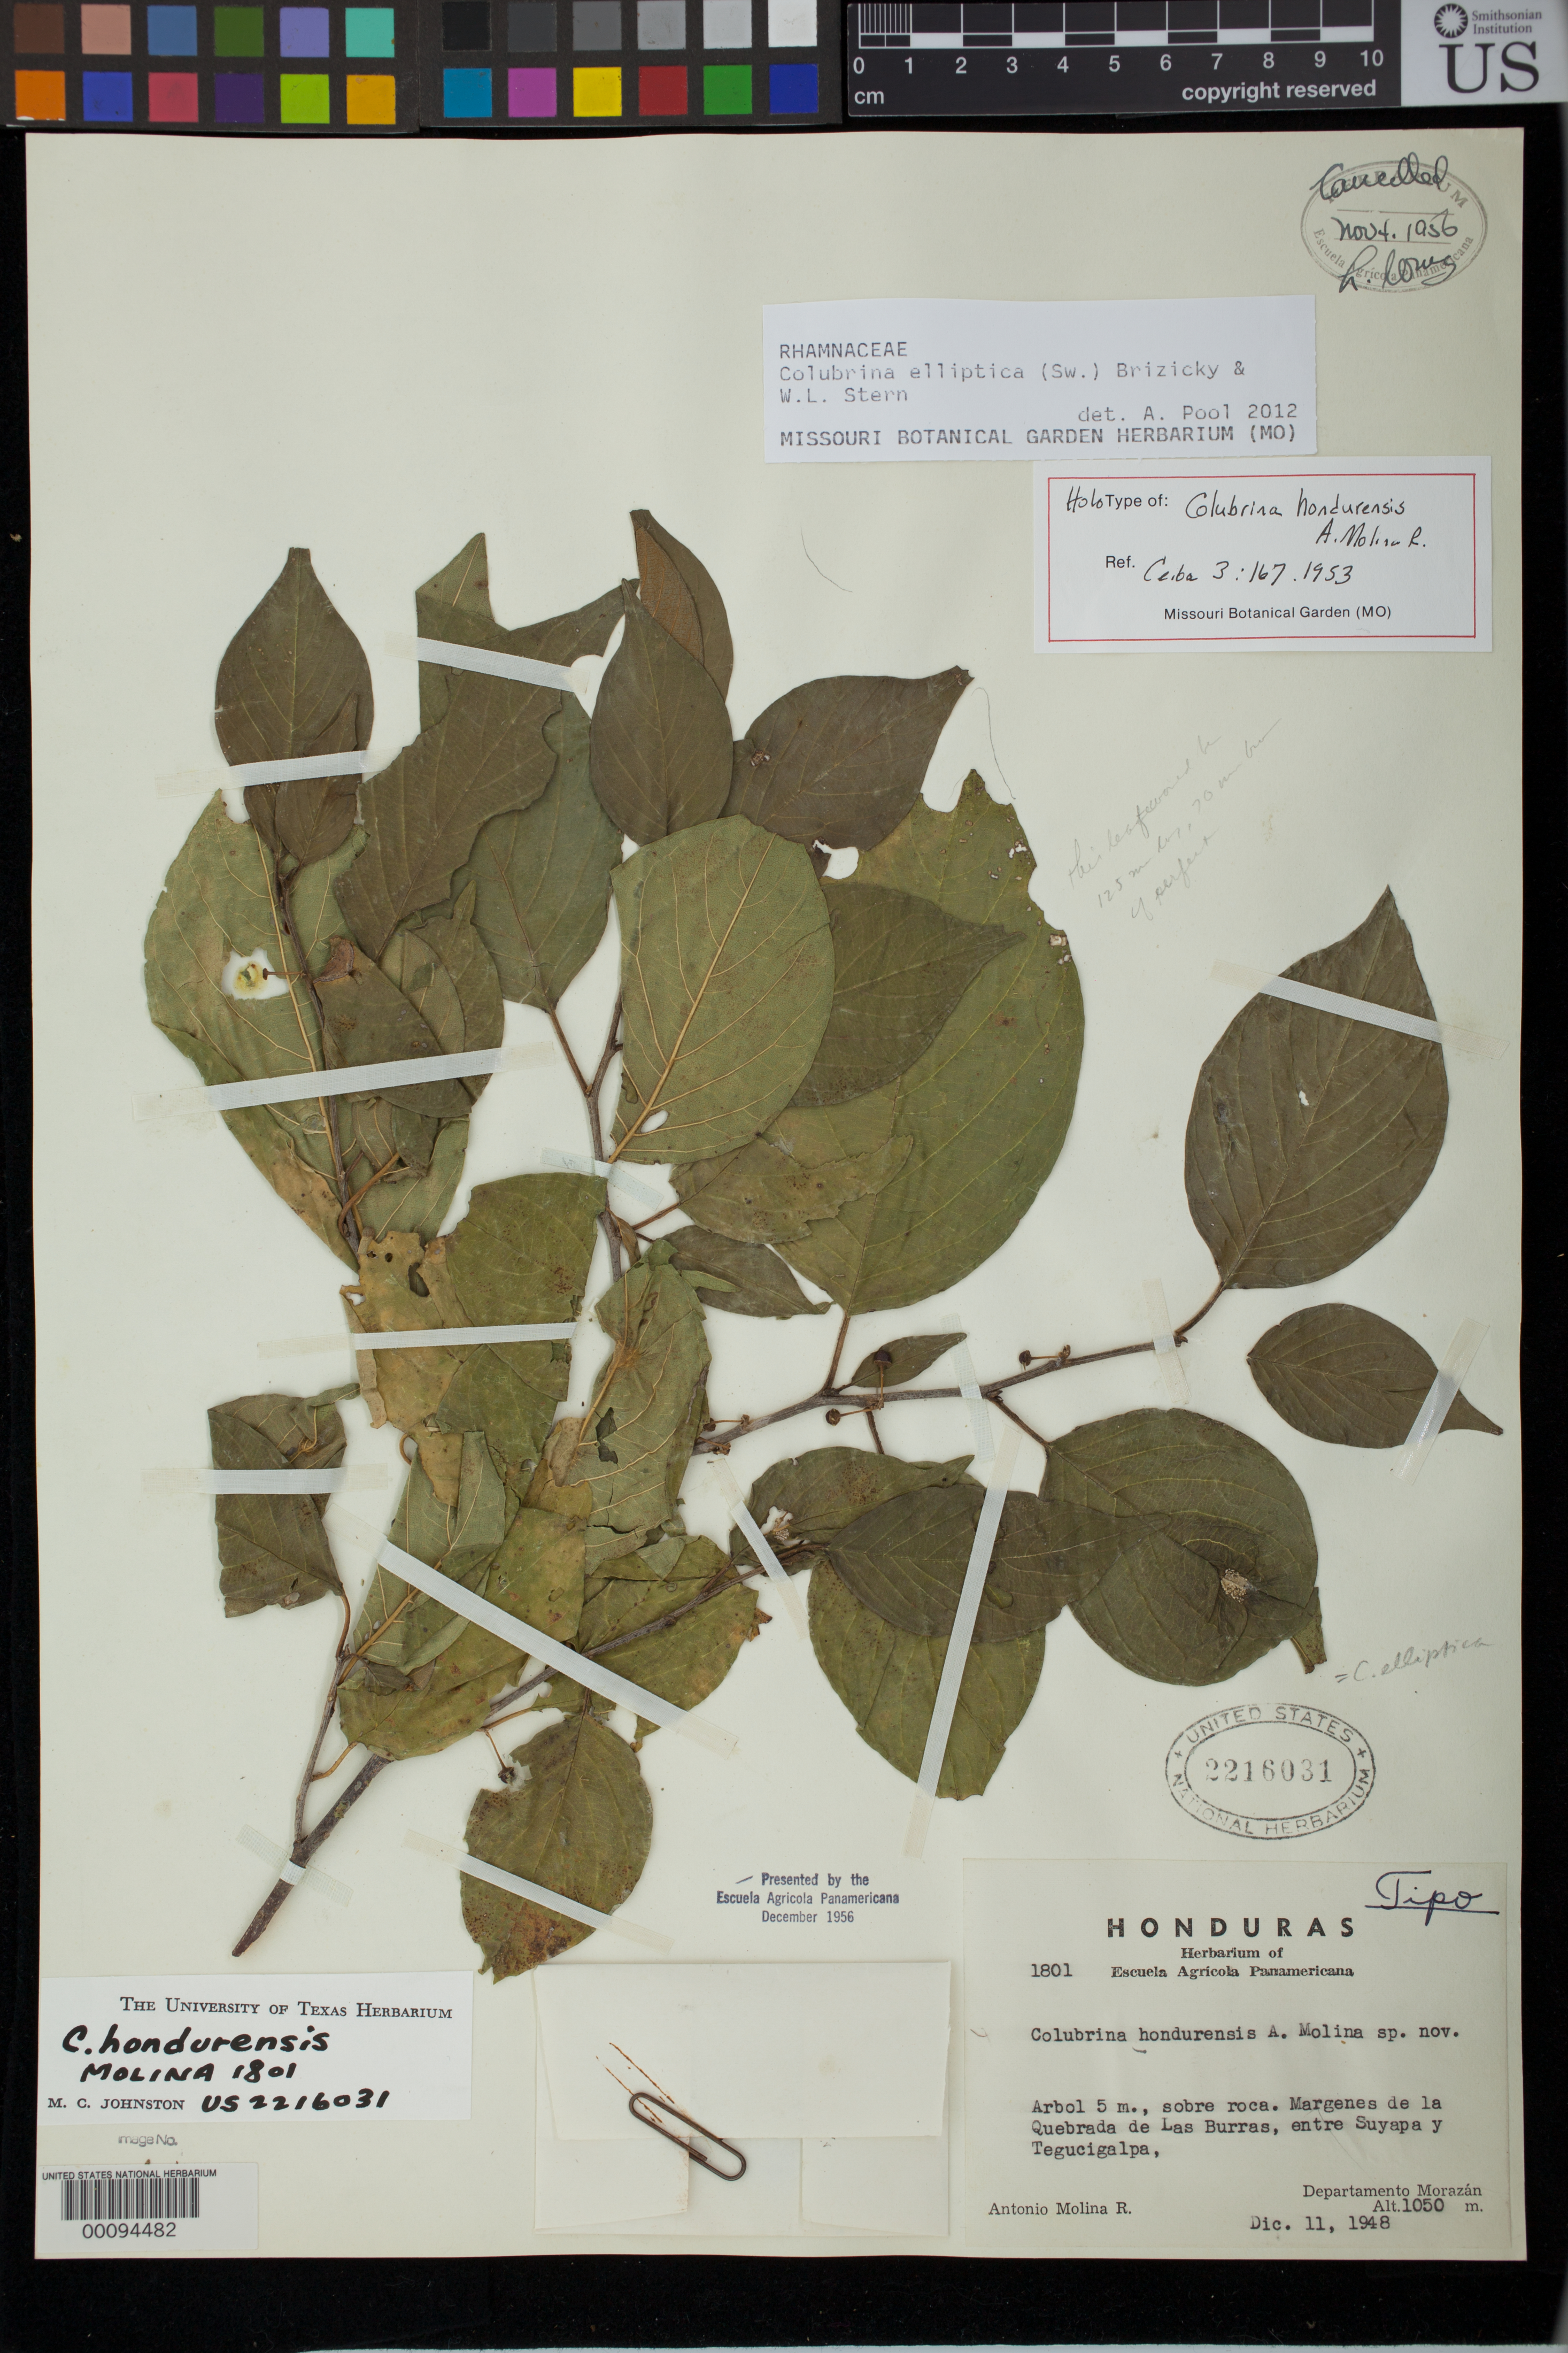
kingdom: Plantae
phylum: Tracheophyta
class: Magnoliopsida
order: Rosales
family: Rhamnaceae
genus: Colubrina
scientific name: Colubrina hondurensis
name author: Ant. Molina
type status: Holotype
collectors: A. Molina R.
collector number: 1801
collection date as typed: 11 Dec 1948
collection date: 1948-12-11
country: Honduras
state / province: Fco. Morazán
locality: Margen de La Quebrada Las Burras, entre Suyapa y Tegulcalpa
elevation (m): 1050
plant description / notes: "Presented by the Escuela Agricola Panamericana December 1956." Holotype, transferred from EAP to US (see Dorr et al. 2009, Taxon 58: 993-1001).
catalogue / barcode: US 2216031